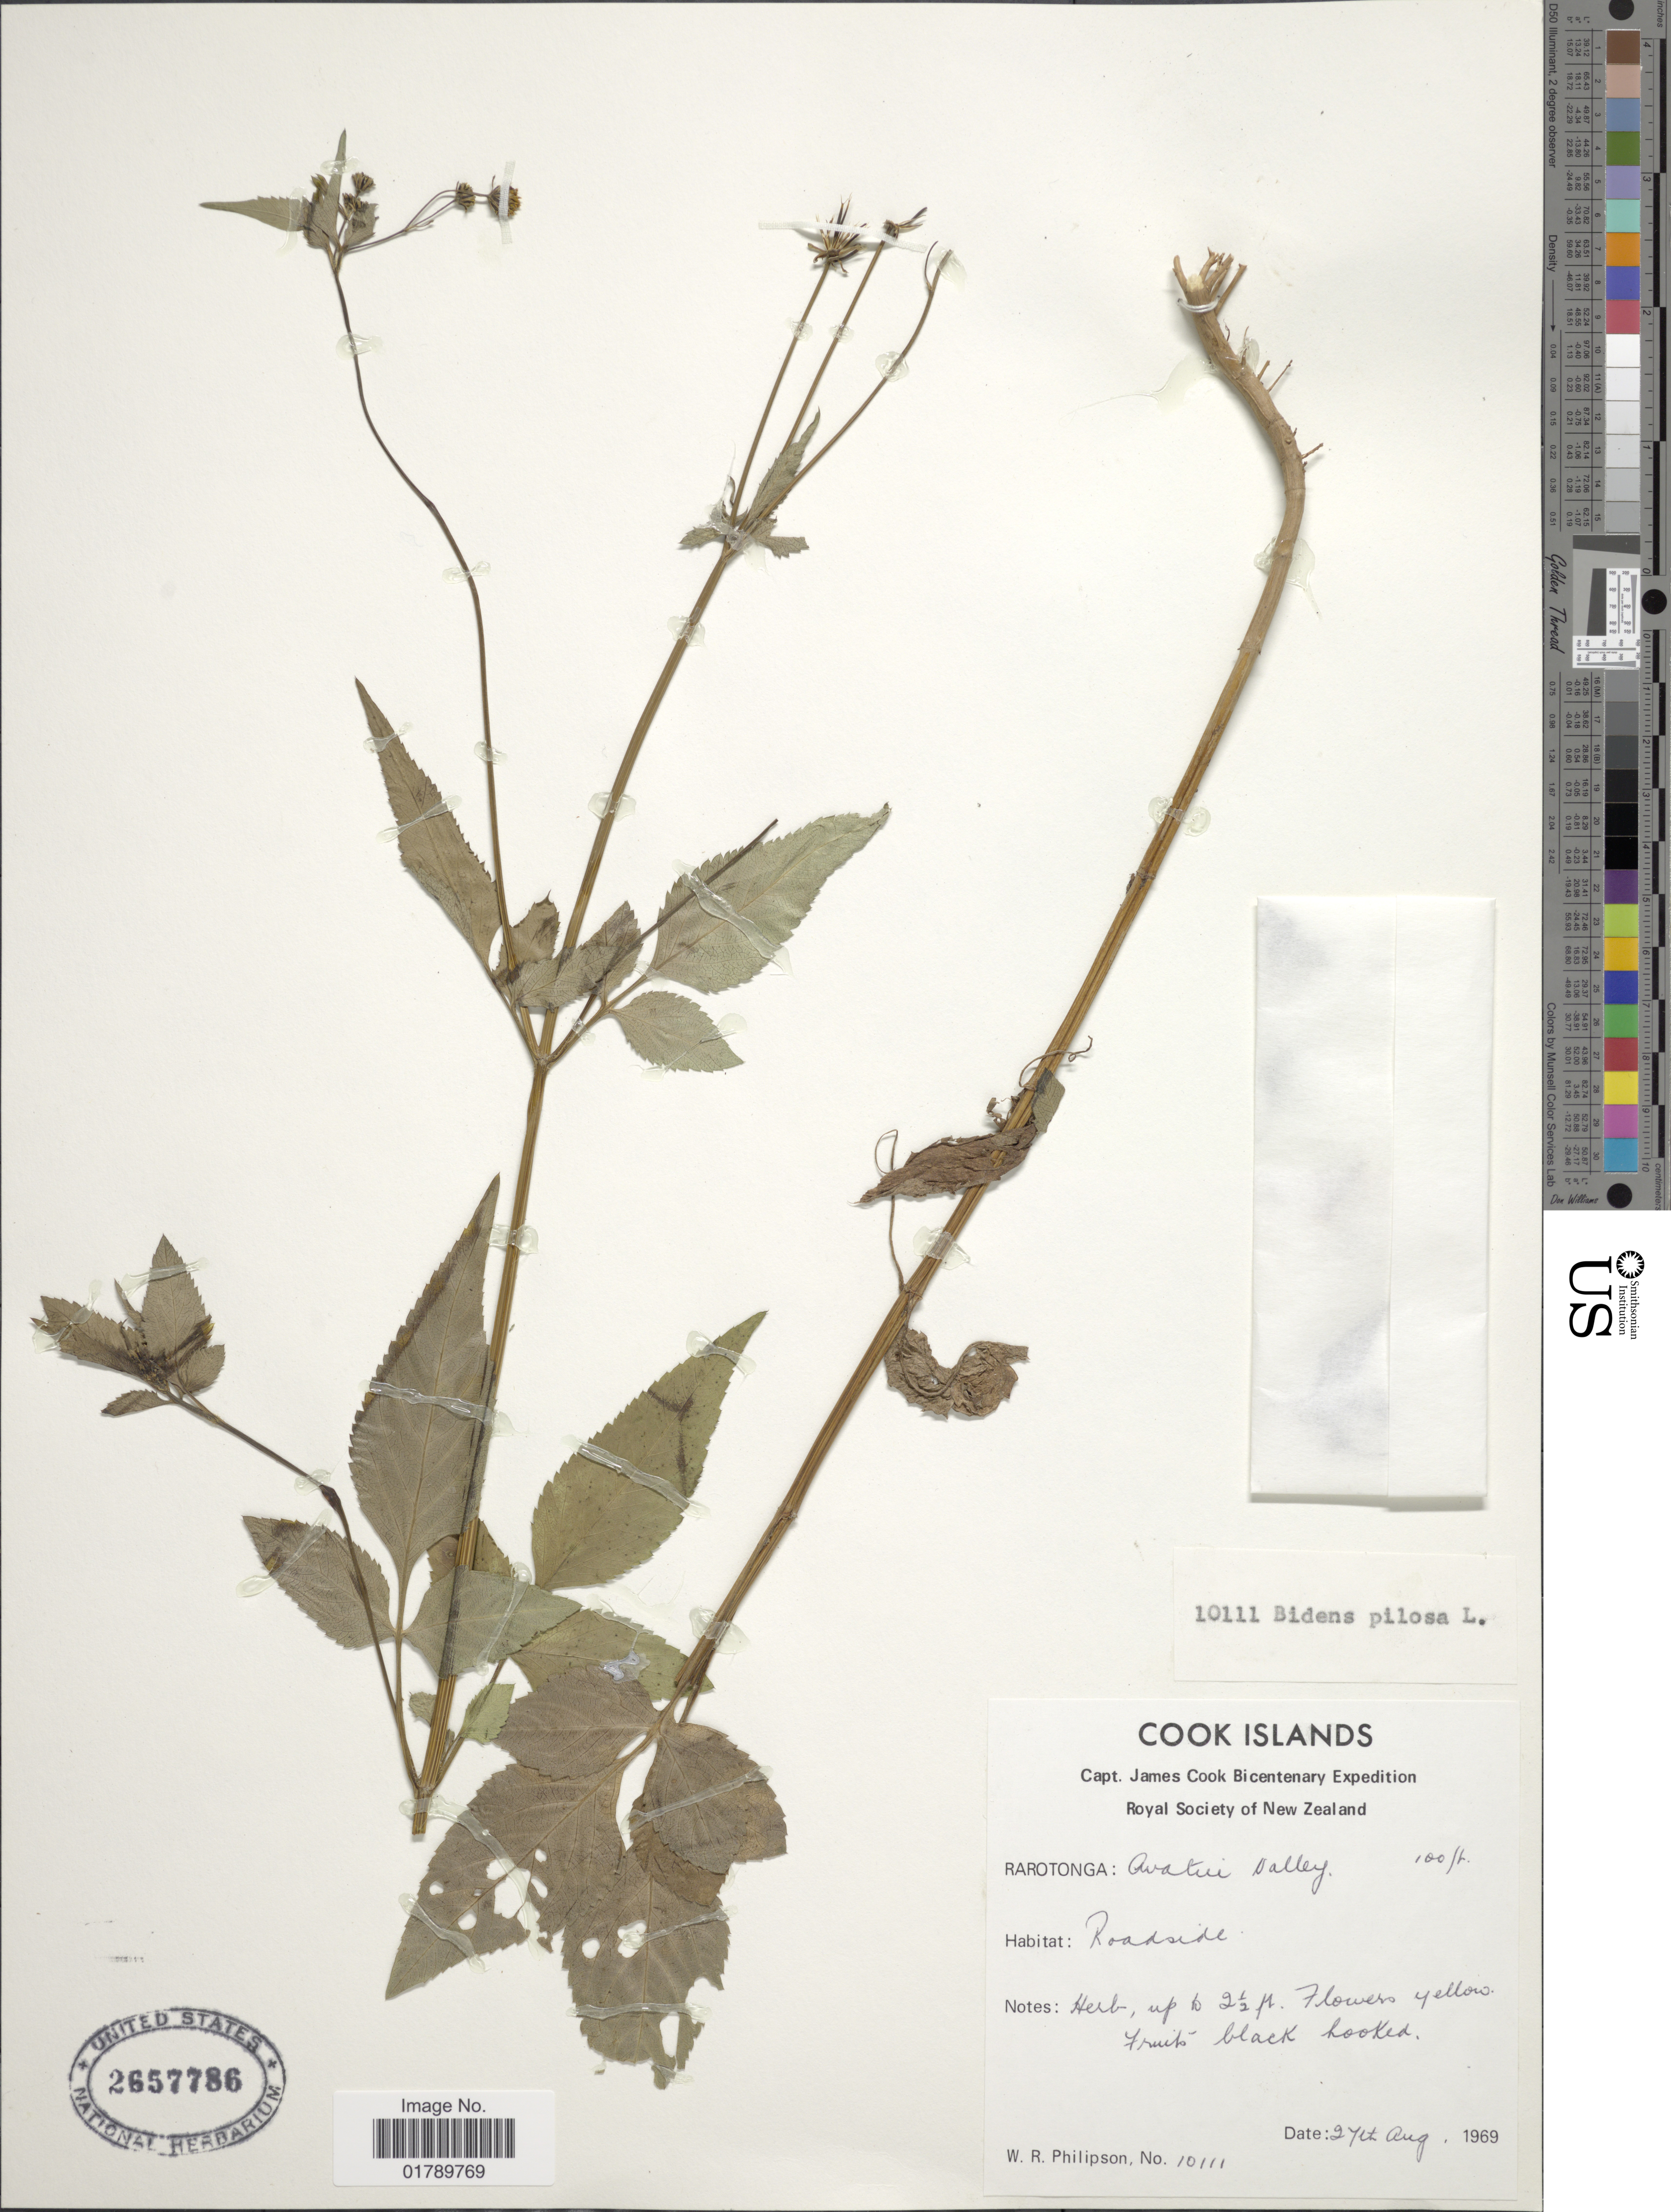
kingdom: Plantae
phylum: Tracheophyta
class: Magnoliopsida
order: Asterales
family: Asteraceae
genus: Bidens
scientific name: Bidens pilosa var. pilosa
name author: L.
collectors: W. R. Philipson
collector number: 10111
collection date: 1969-08-27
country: Cook Islands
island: Rarotonga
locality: Rarotonga: Awatui Valley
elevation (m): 30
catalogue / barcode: US 2657786